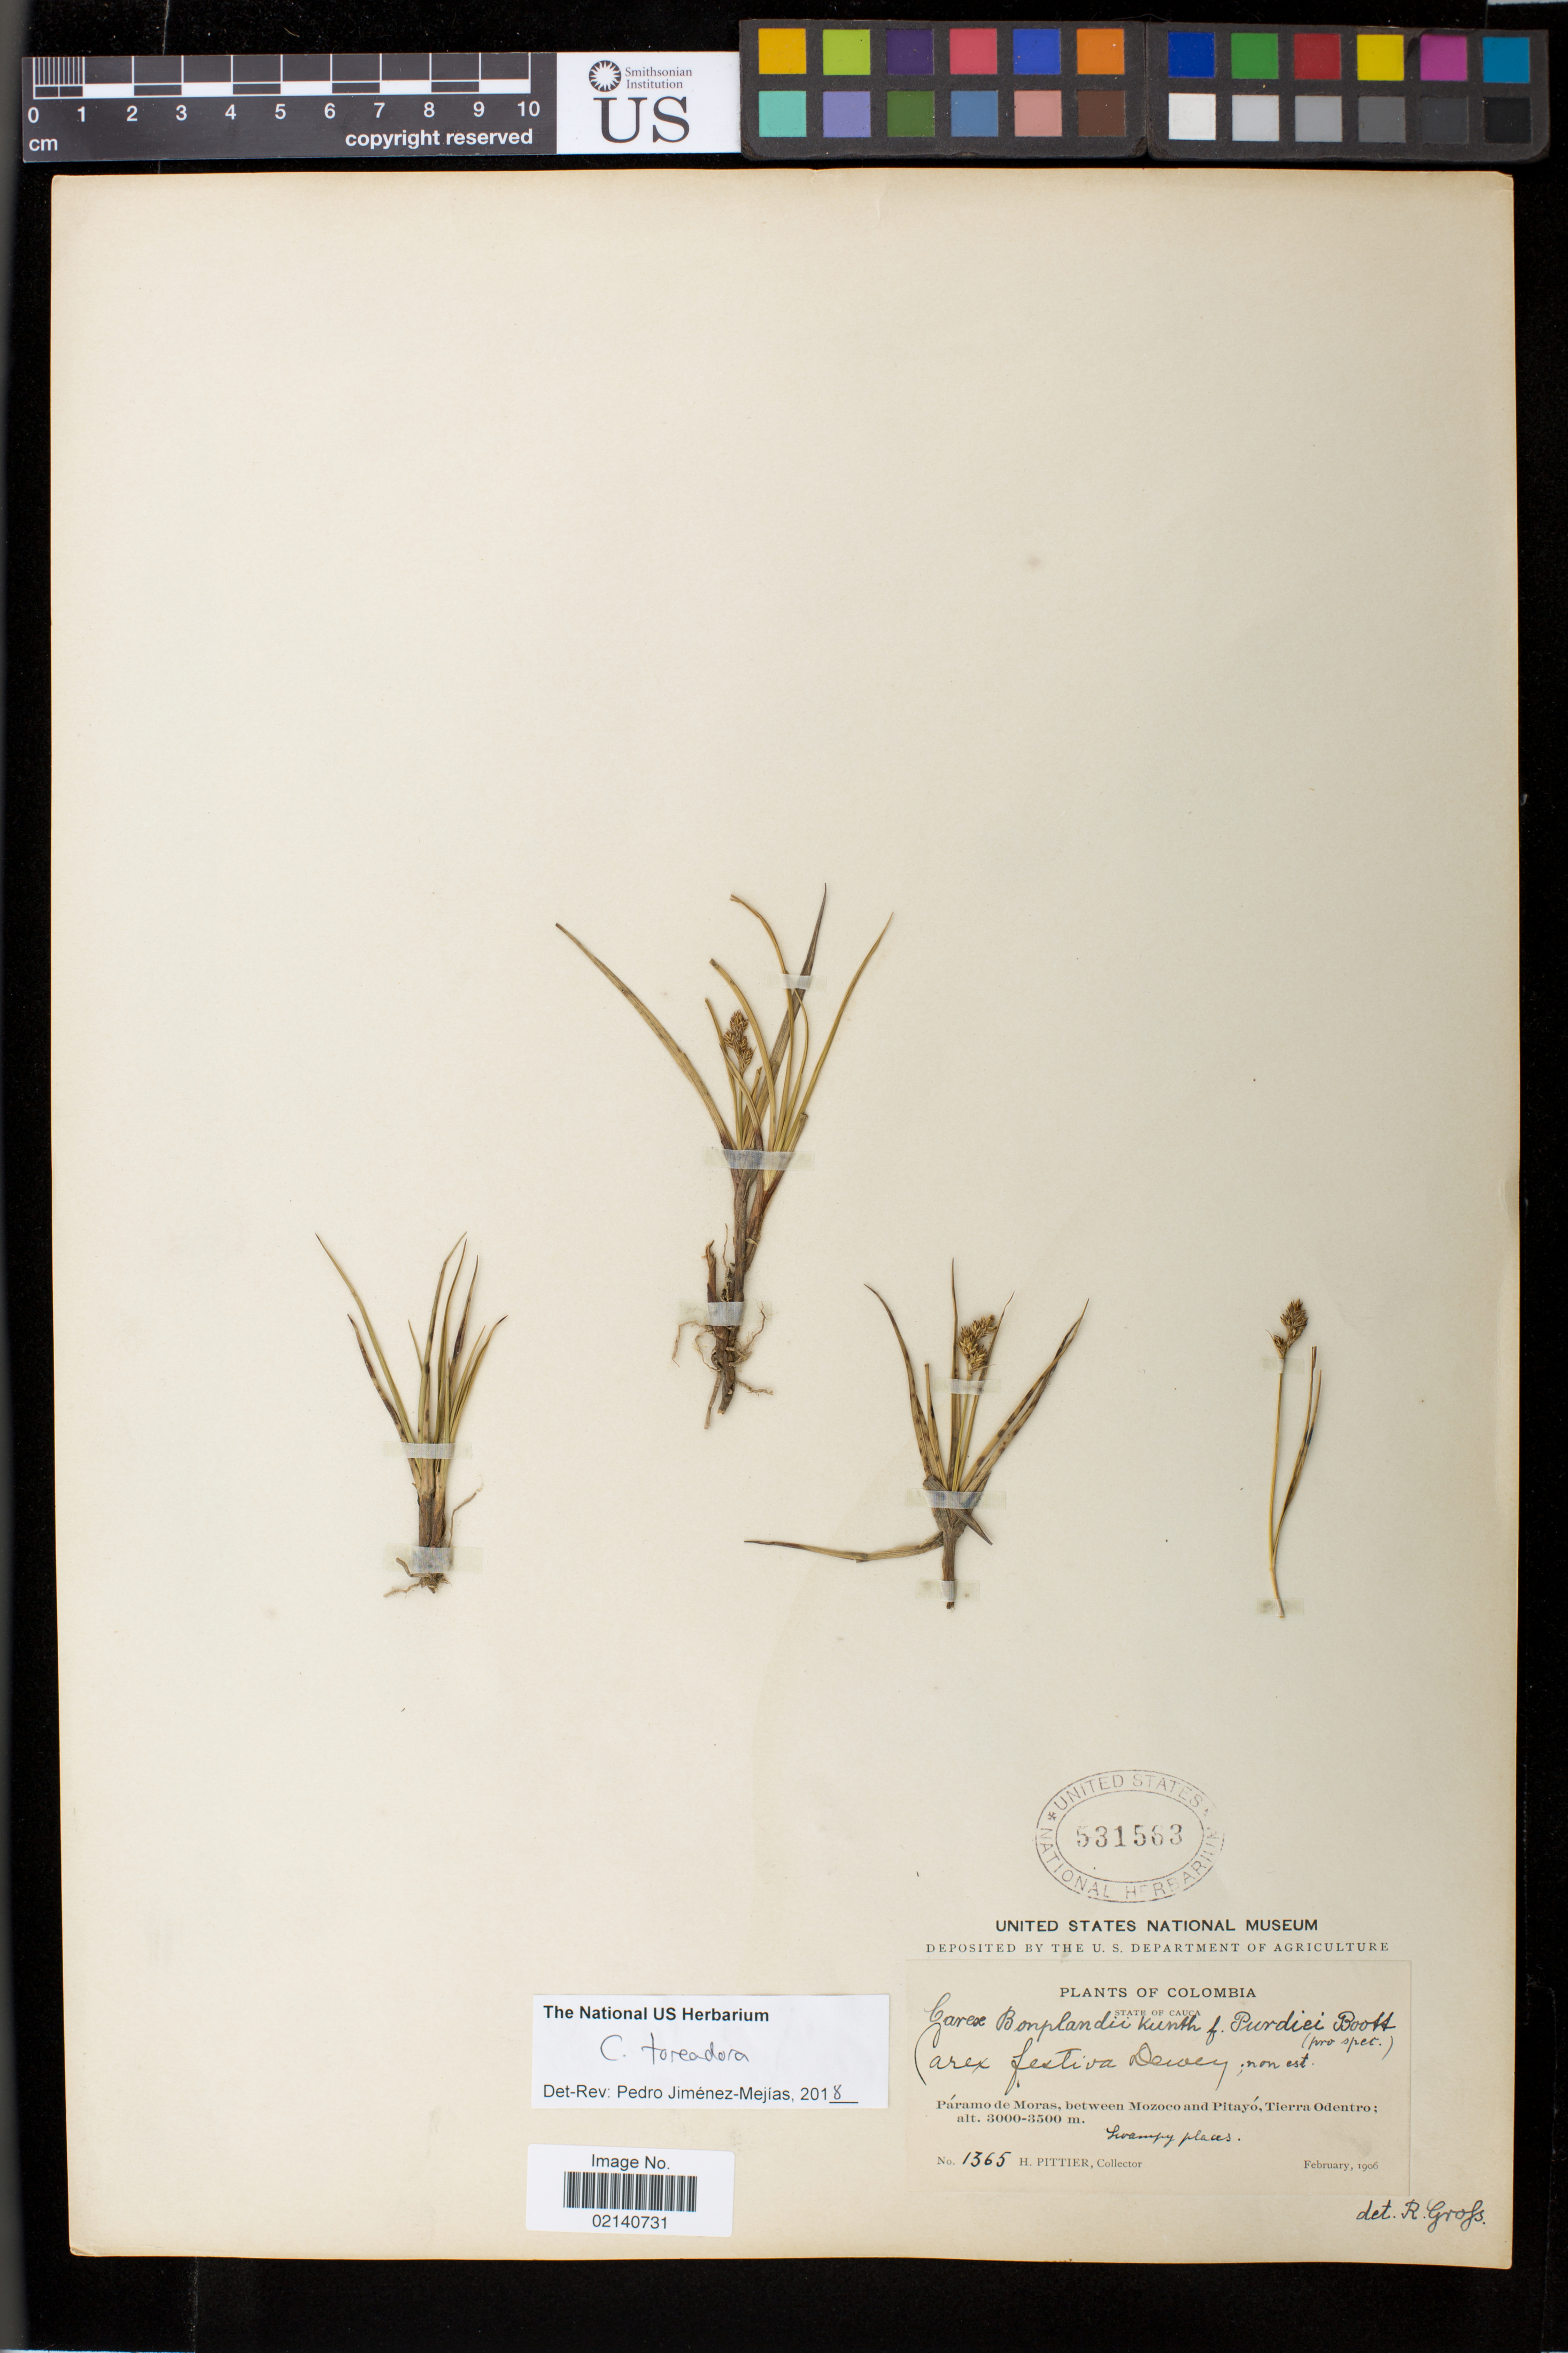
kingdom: Plantae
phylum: Tracheophyta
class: Liliopsida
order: Poales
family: Cyperaceae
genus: Carex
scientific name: Carex toreadora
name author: Steyerm.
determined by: Jimnéz-Mejias, Pedro, (UPOS), Universidad Pablo de Olavide (SPAIN)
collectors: H. F. Pittier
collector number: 1365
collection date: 1906-02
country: Colombia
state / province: Cauca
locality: Paramo de Moras, between Mozoco and Pitayo, Tierra Odentro.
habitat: Swampy places.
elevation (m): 3000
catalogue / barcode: US 531563